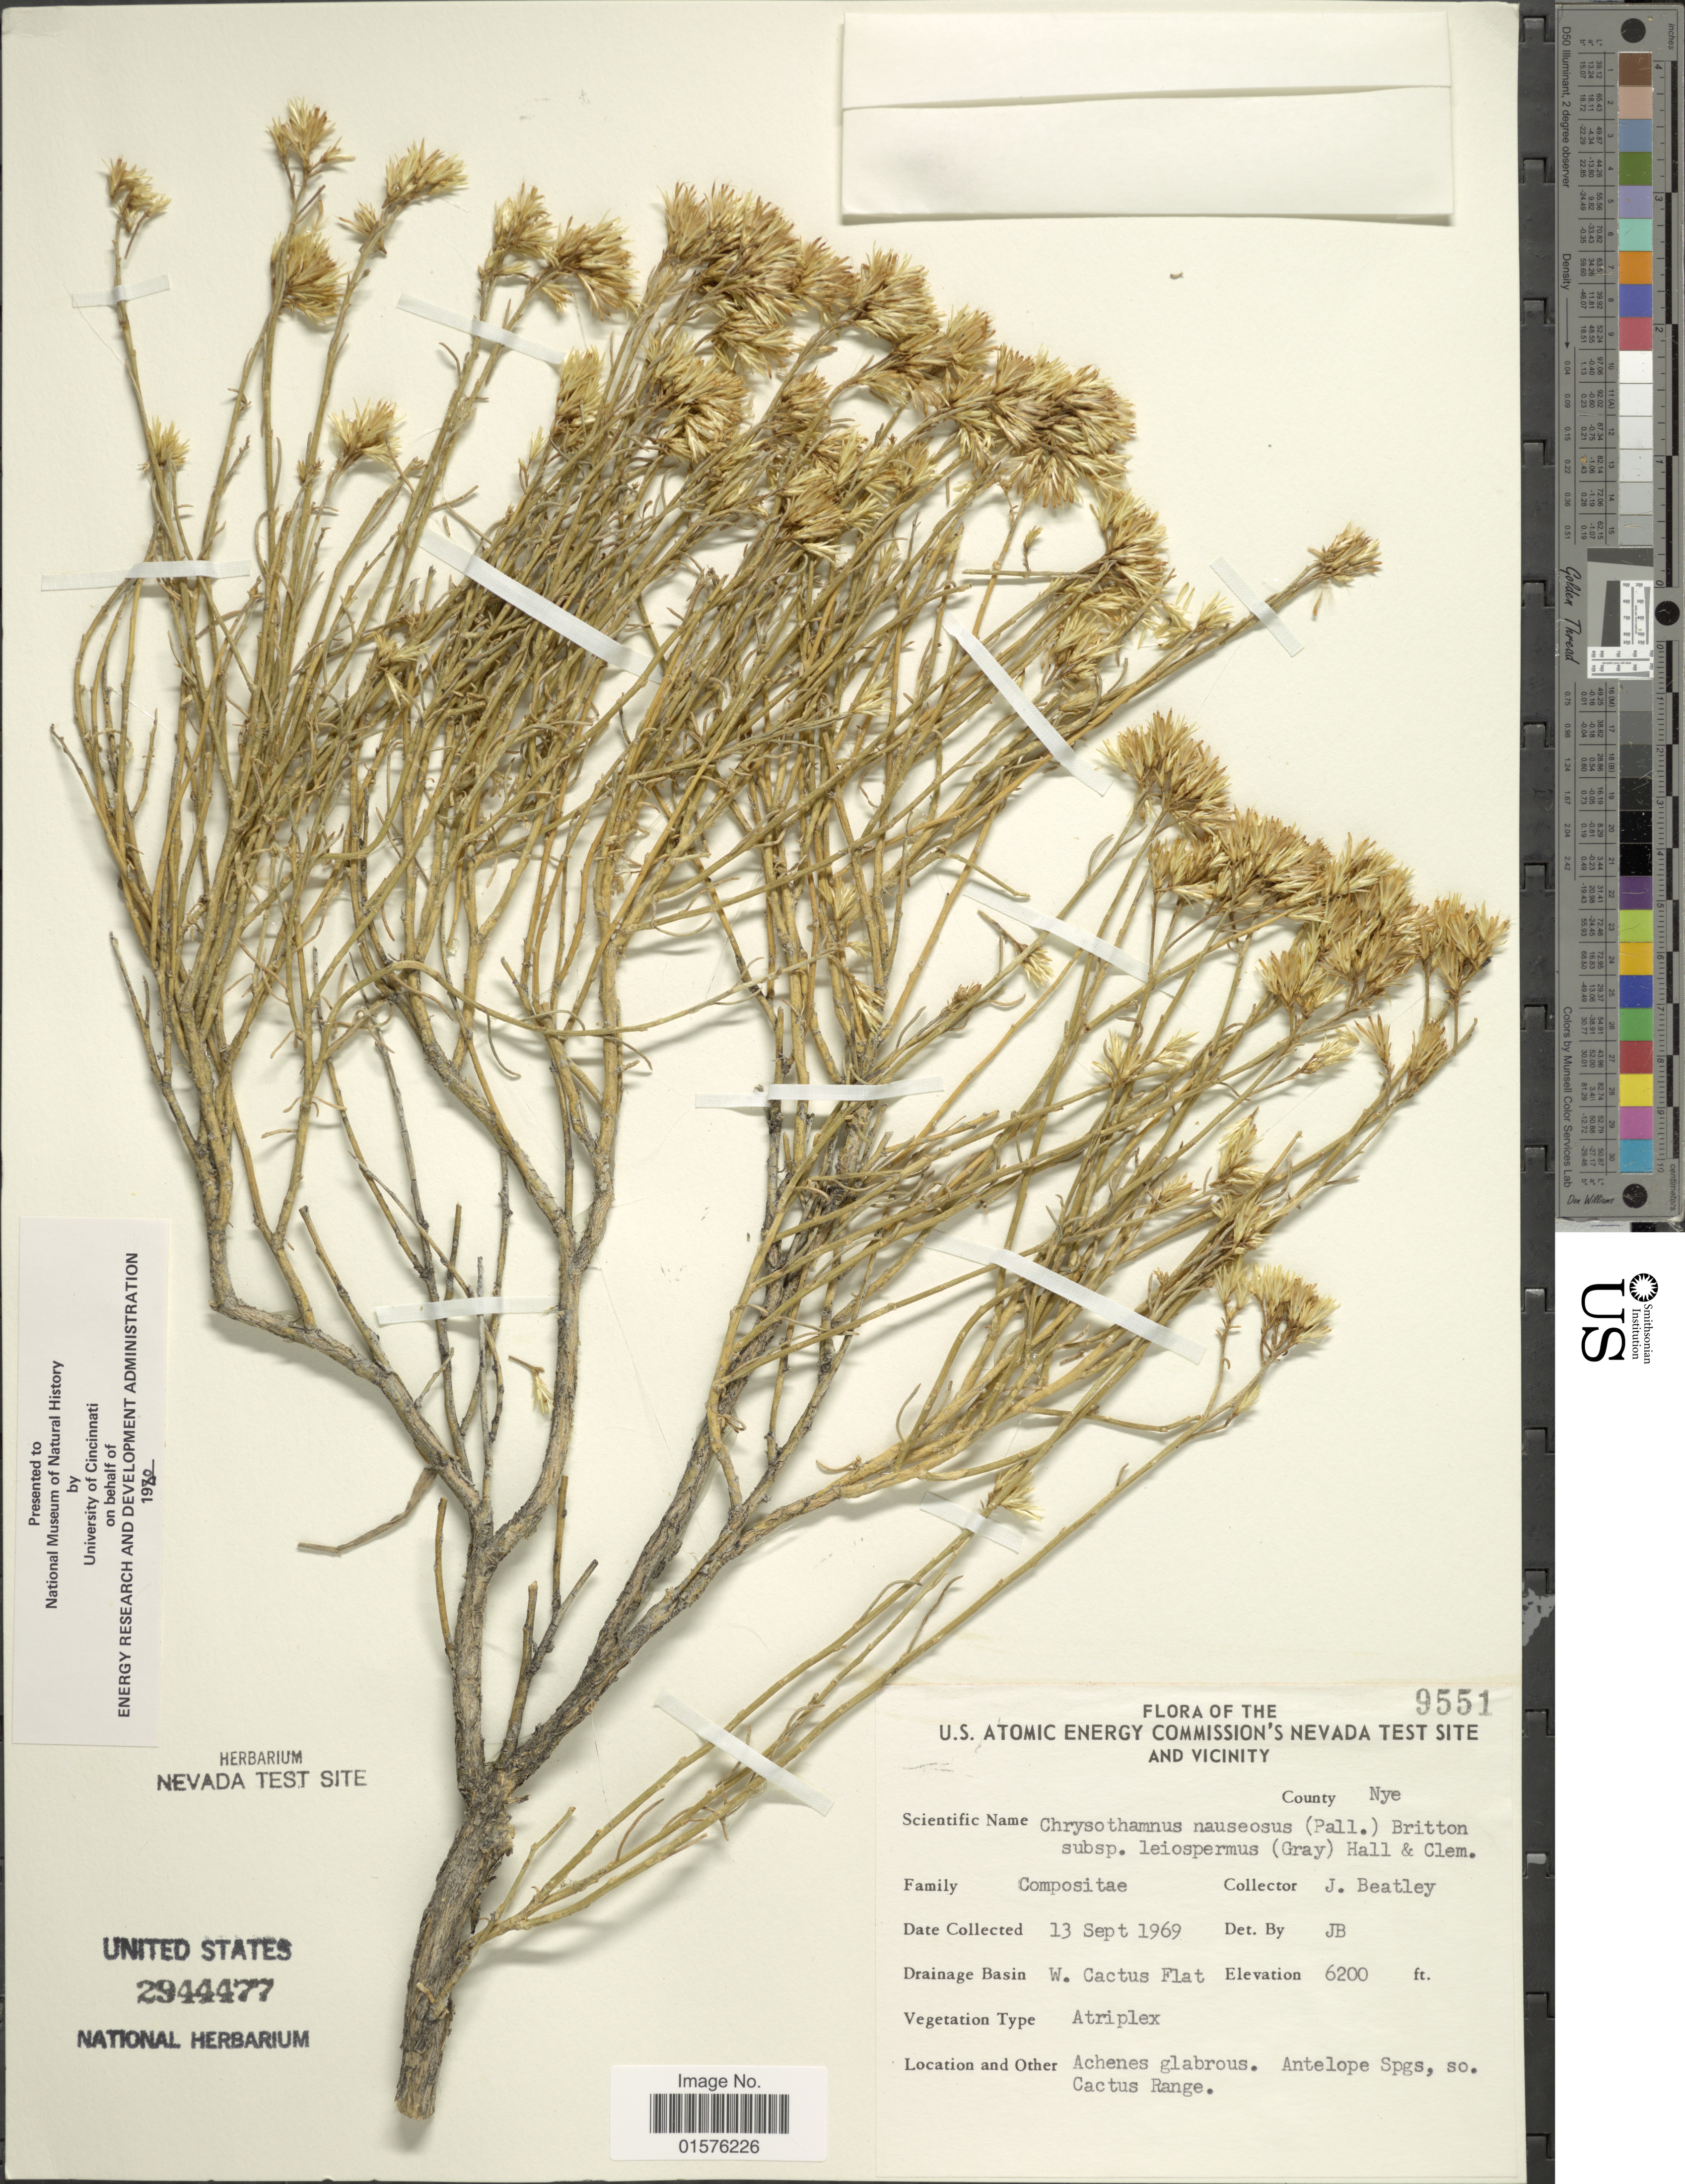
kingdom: Plantae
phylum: Tracheophyta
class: Magnoliopsida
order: Asterales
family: Asteraceae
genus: Ericameria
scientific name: Ericameria nauseosa var. leiosperma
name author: (A. Gray) G.L. Nesom & G.I. Baird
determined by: Urbatsch, Lowell E., Curator (LSU), Louisiana State University (UNITED STATES)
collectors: J. C. Beatley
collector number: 9551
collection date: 1969-09-13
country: United States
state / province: Nevada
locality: The U.S. Atomic Energy Commision's Nevada test site and vicinity, County: Nye, Drainage basin: W. Cactus Flat, Antelope Spgs, so. Cactus Range.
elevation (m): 1890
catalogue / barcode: US 2944477